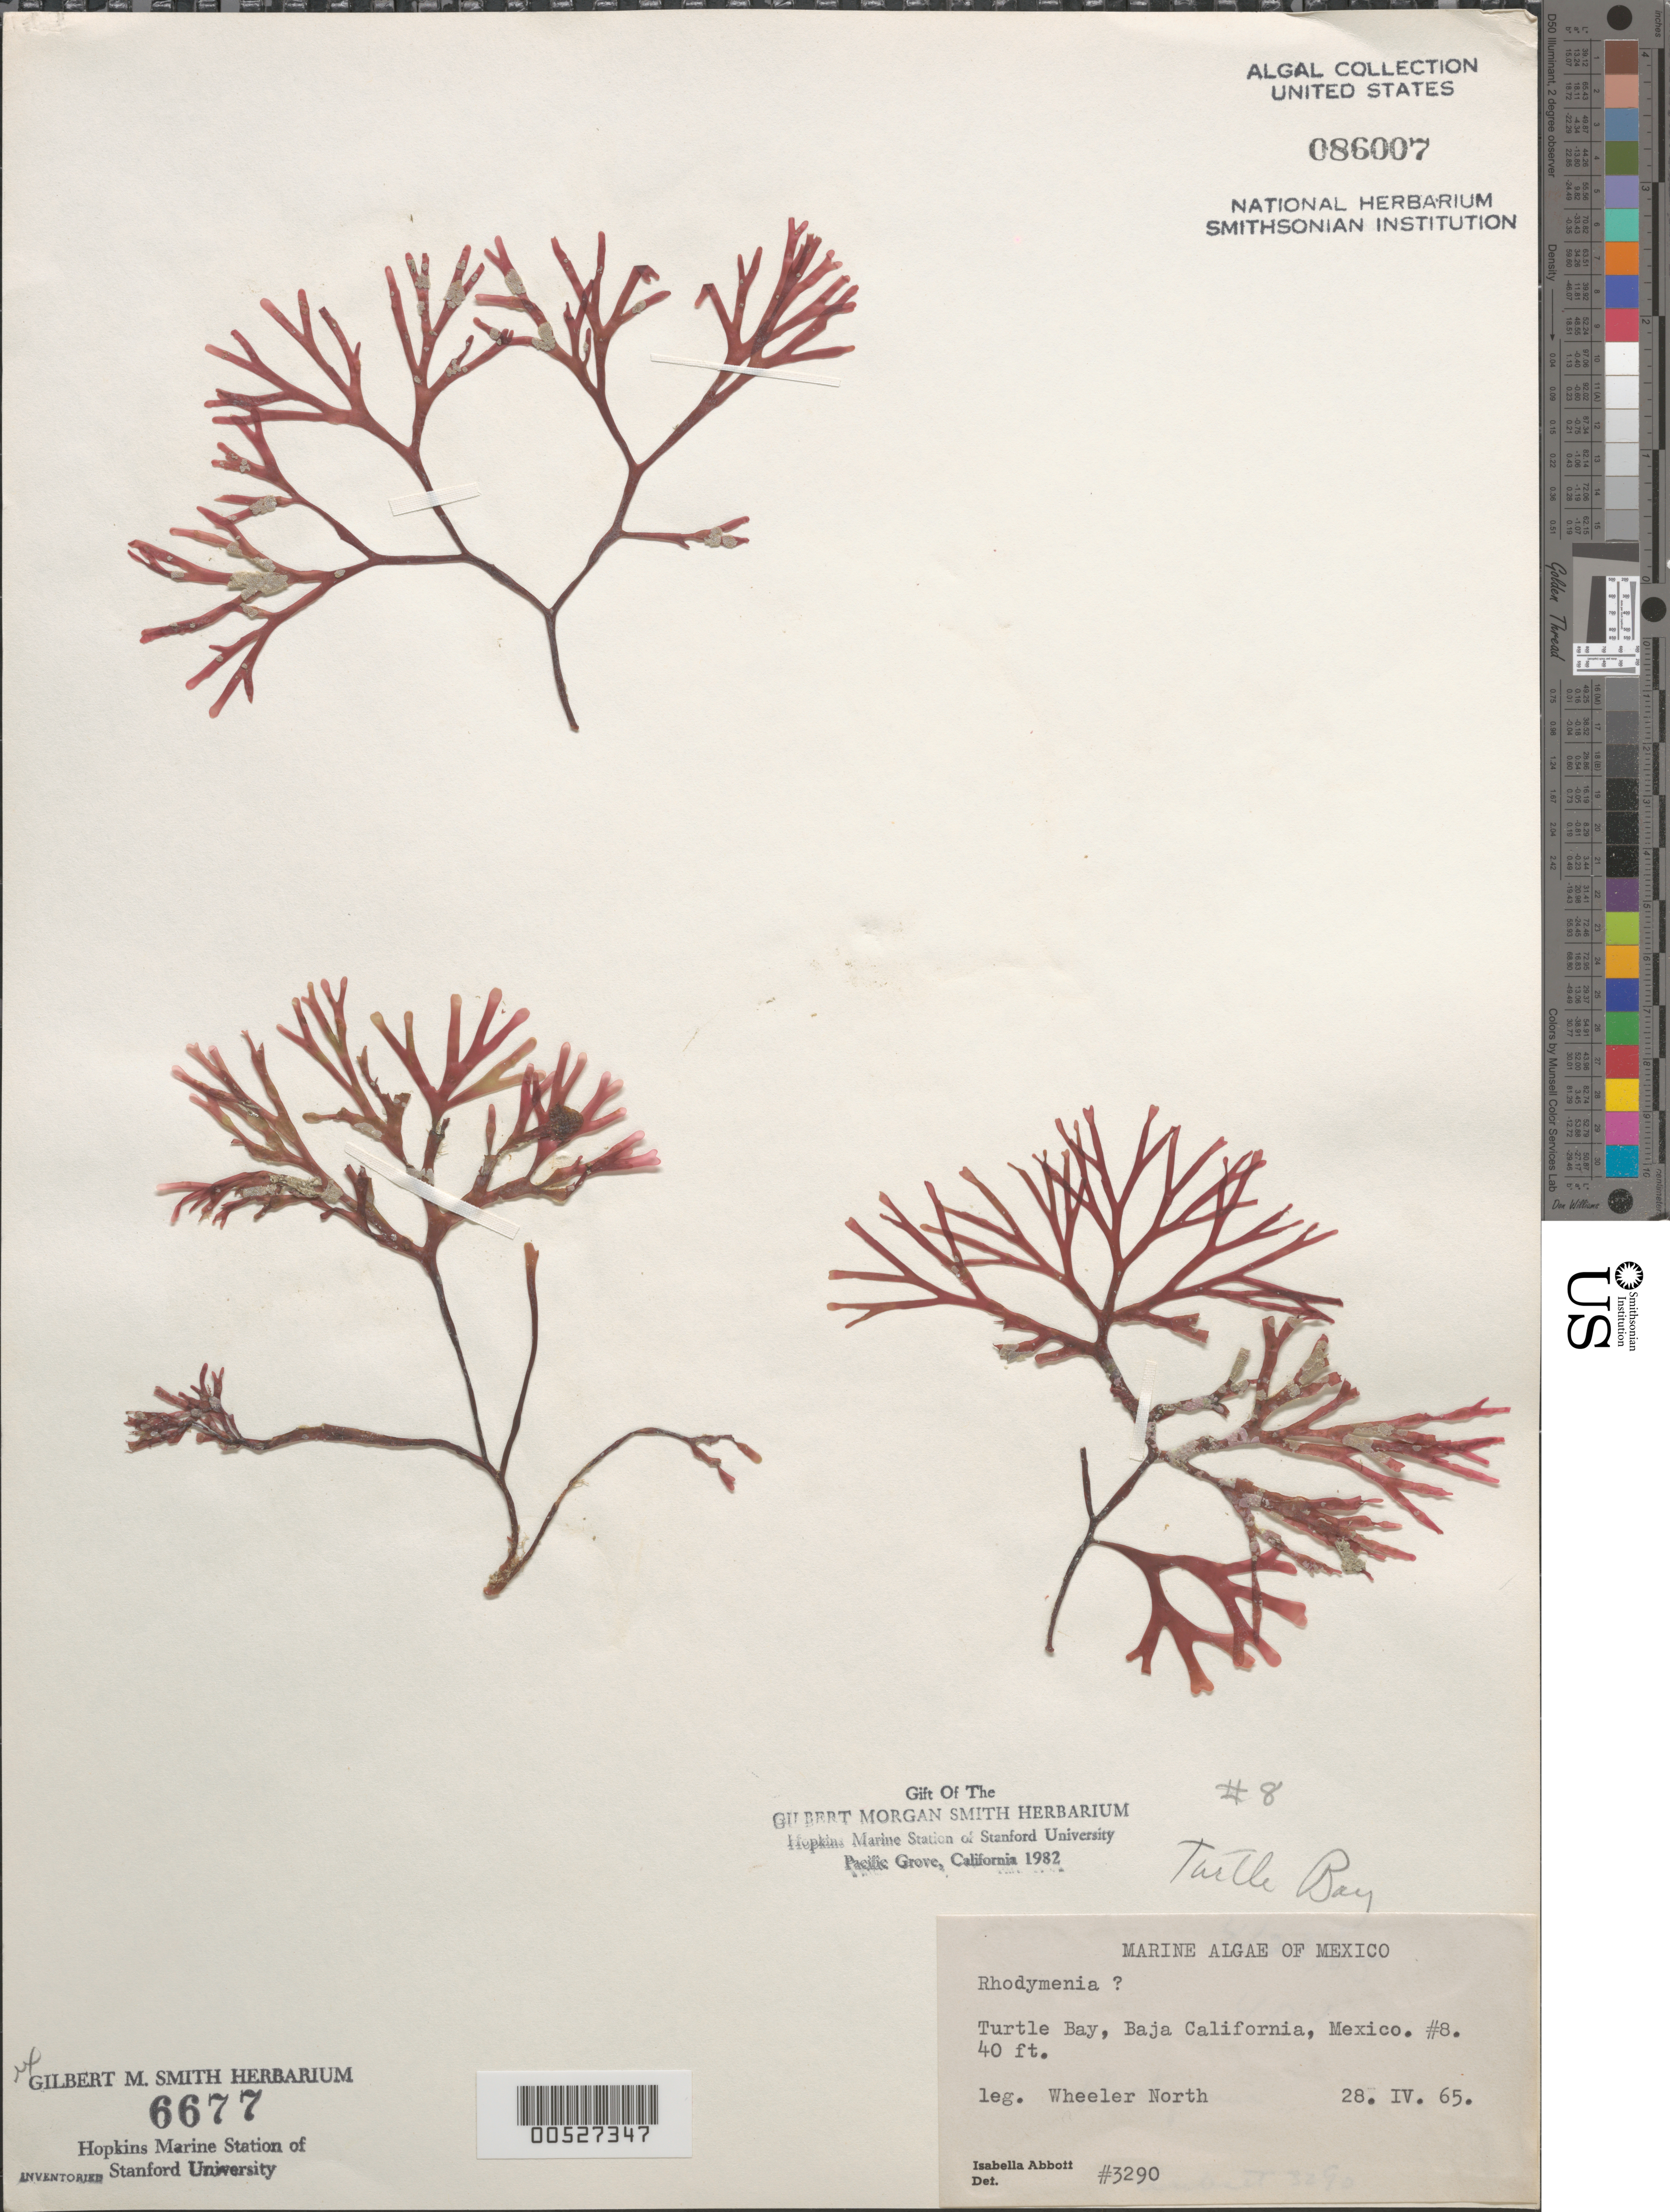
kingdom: Plantae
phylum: Rhodophyta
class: Florideophyceae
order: Rhodymeniales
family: Rhodymeniaceae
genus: Rhodymenia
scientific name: Rhodymenia sp.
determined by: Abbott, Isabella A.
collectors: W. North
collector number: IAA 3290 & North 8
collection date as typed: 28 Apr 1965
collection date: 1965-04-28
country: Mexico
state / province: Baja California Sur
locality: Bahia tortuga (turtle bay)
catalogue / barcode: US 86007